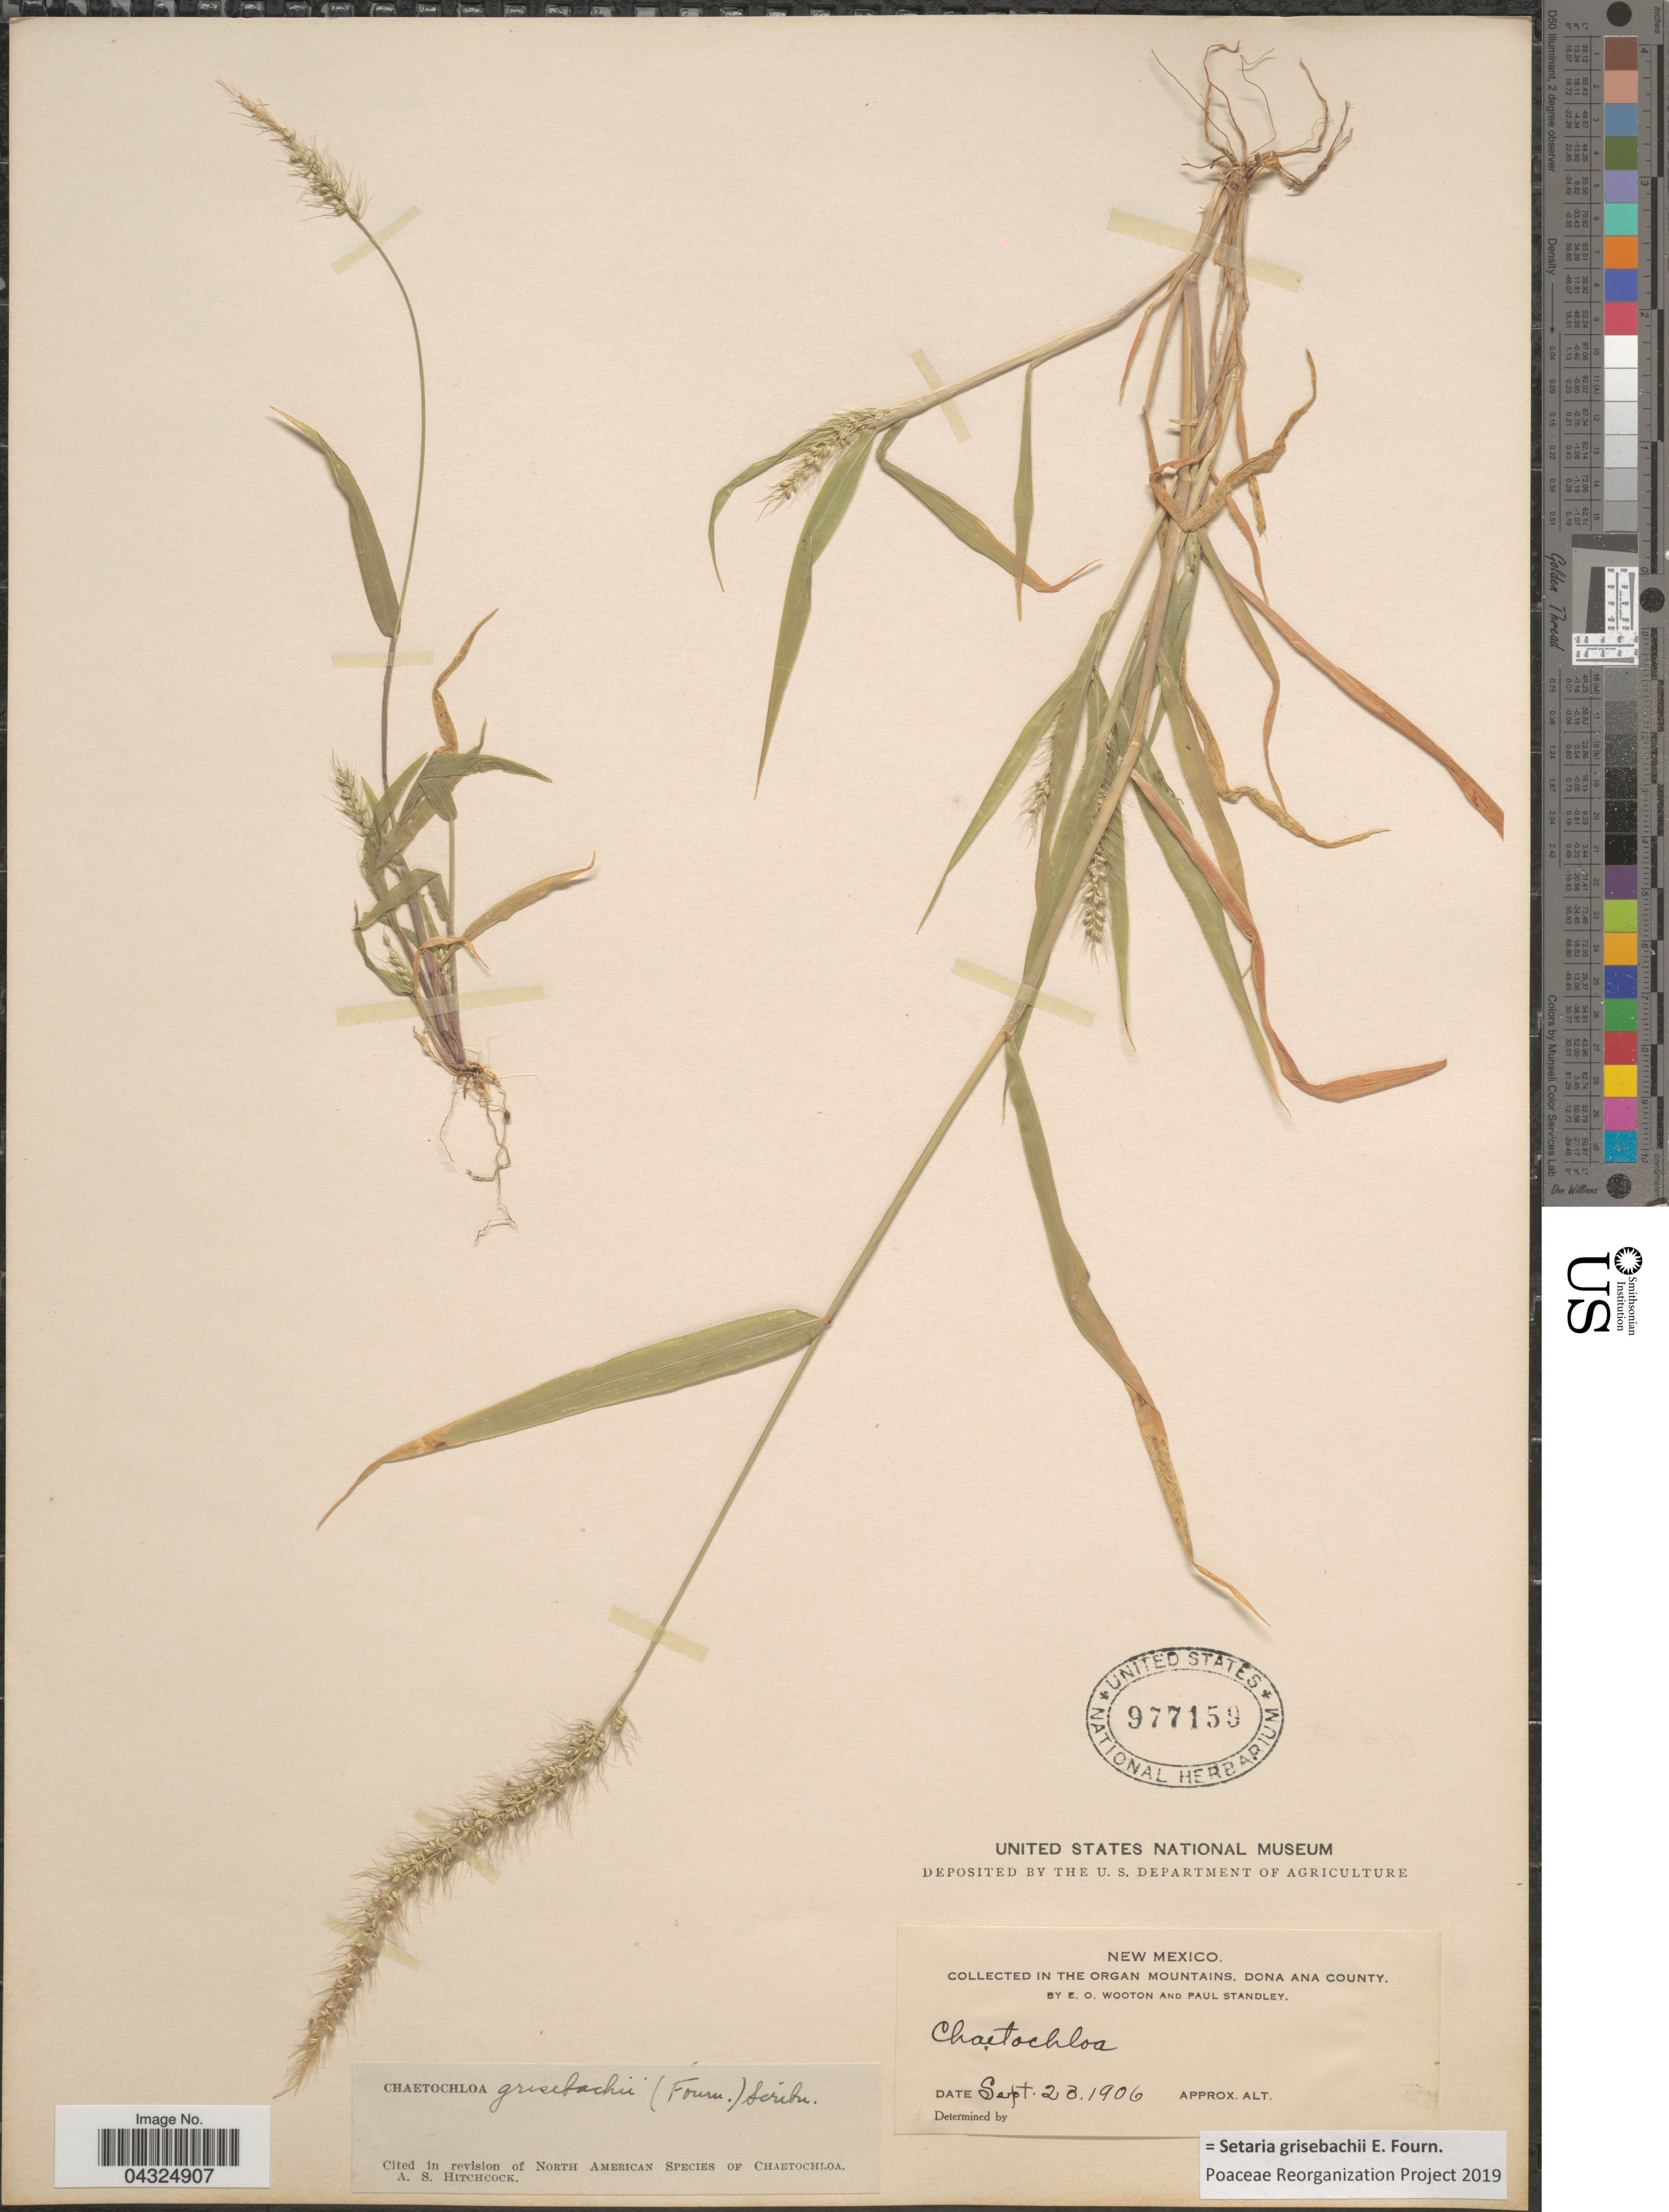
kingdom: Plantae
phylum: Tracheophyta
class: Liliopsida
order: Poales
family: Poaceae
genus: Setaria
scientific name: Setaria grisebachii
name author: E. Fourn.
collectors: E. O. Wooton & P. C. Standley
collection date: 1906-09-23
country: United States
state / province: New Mexico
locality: In the Organ Mountains, Dona Ana County.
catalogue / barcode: US 977159